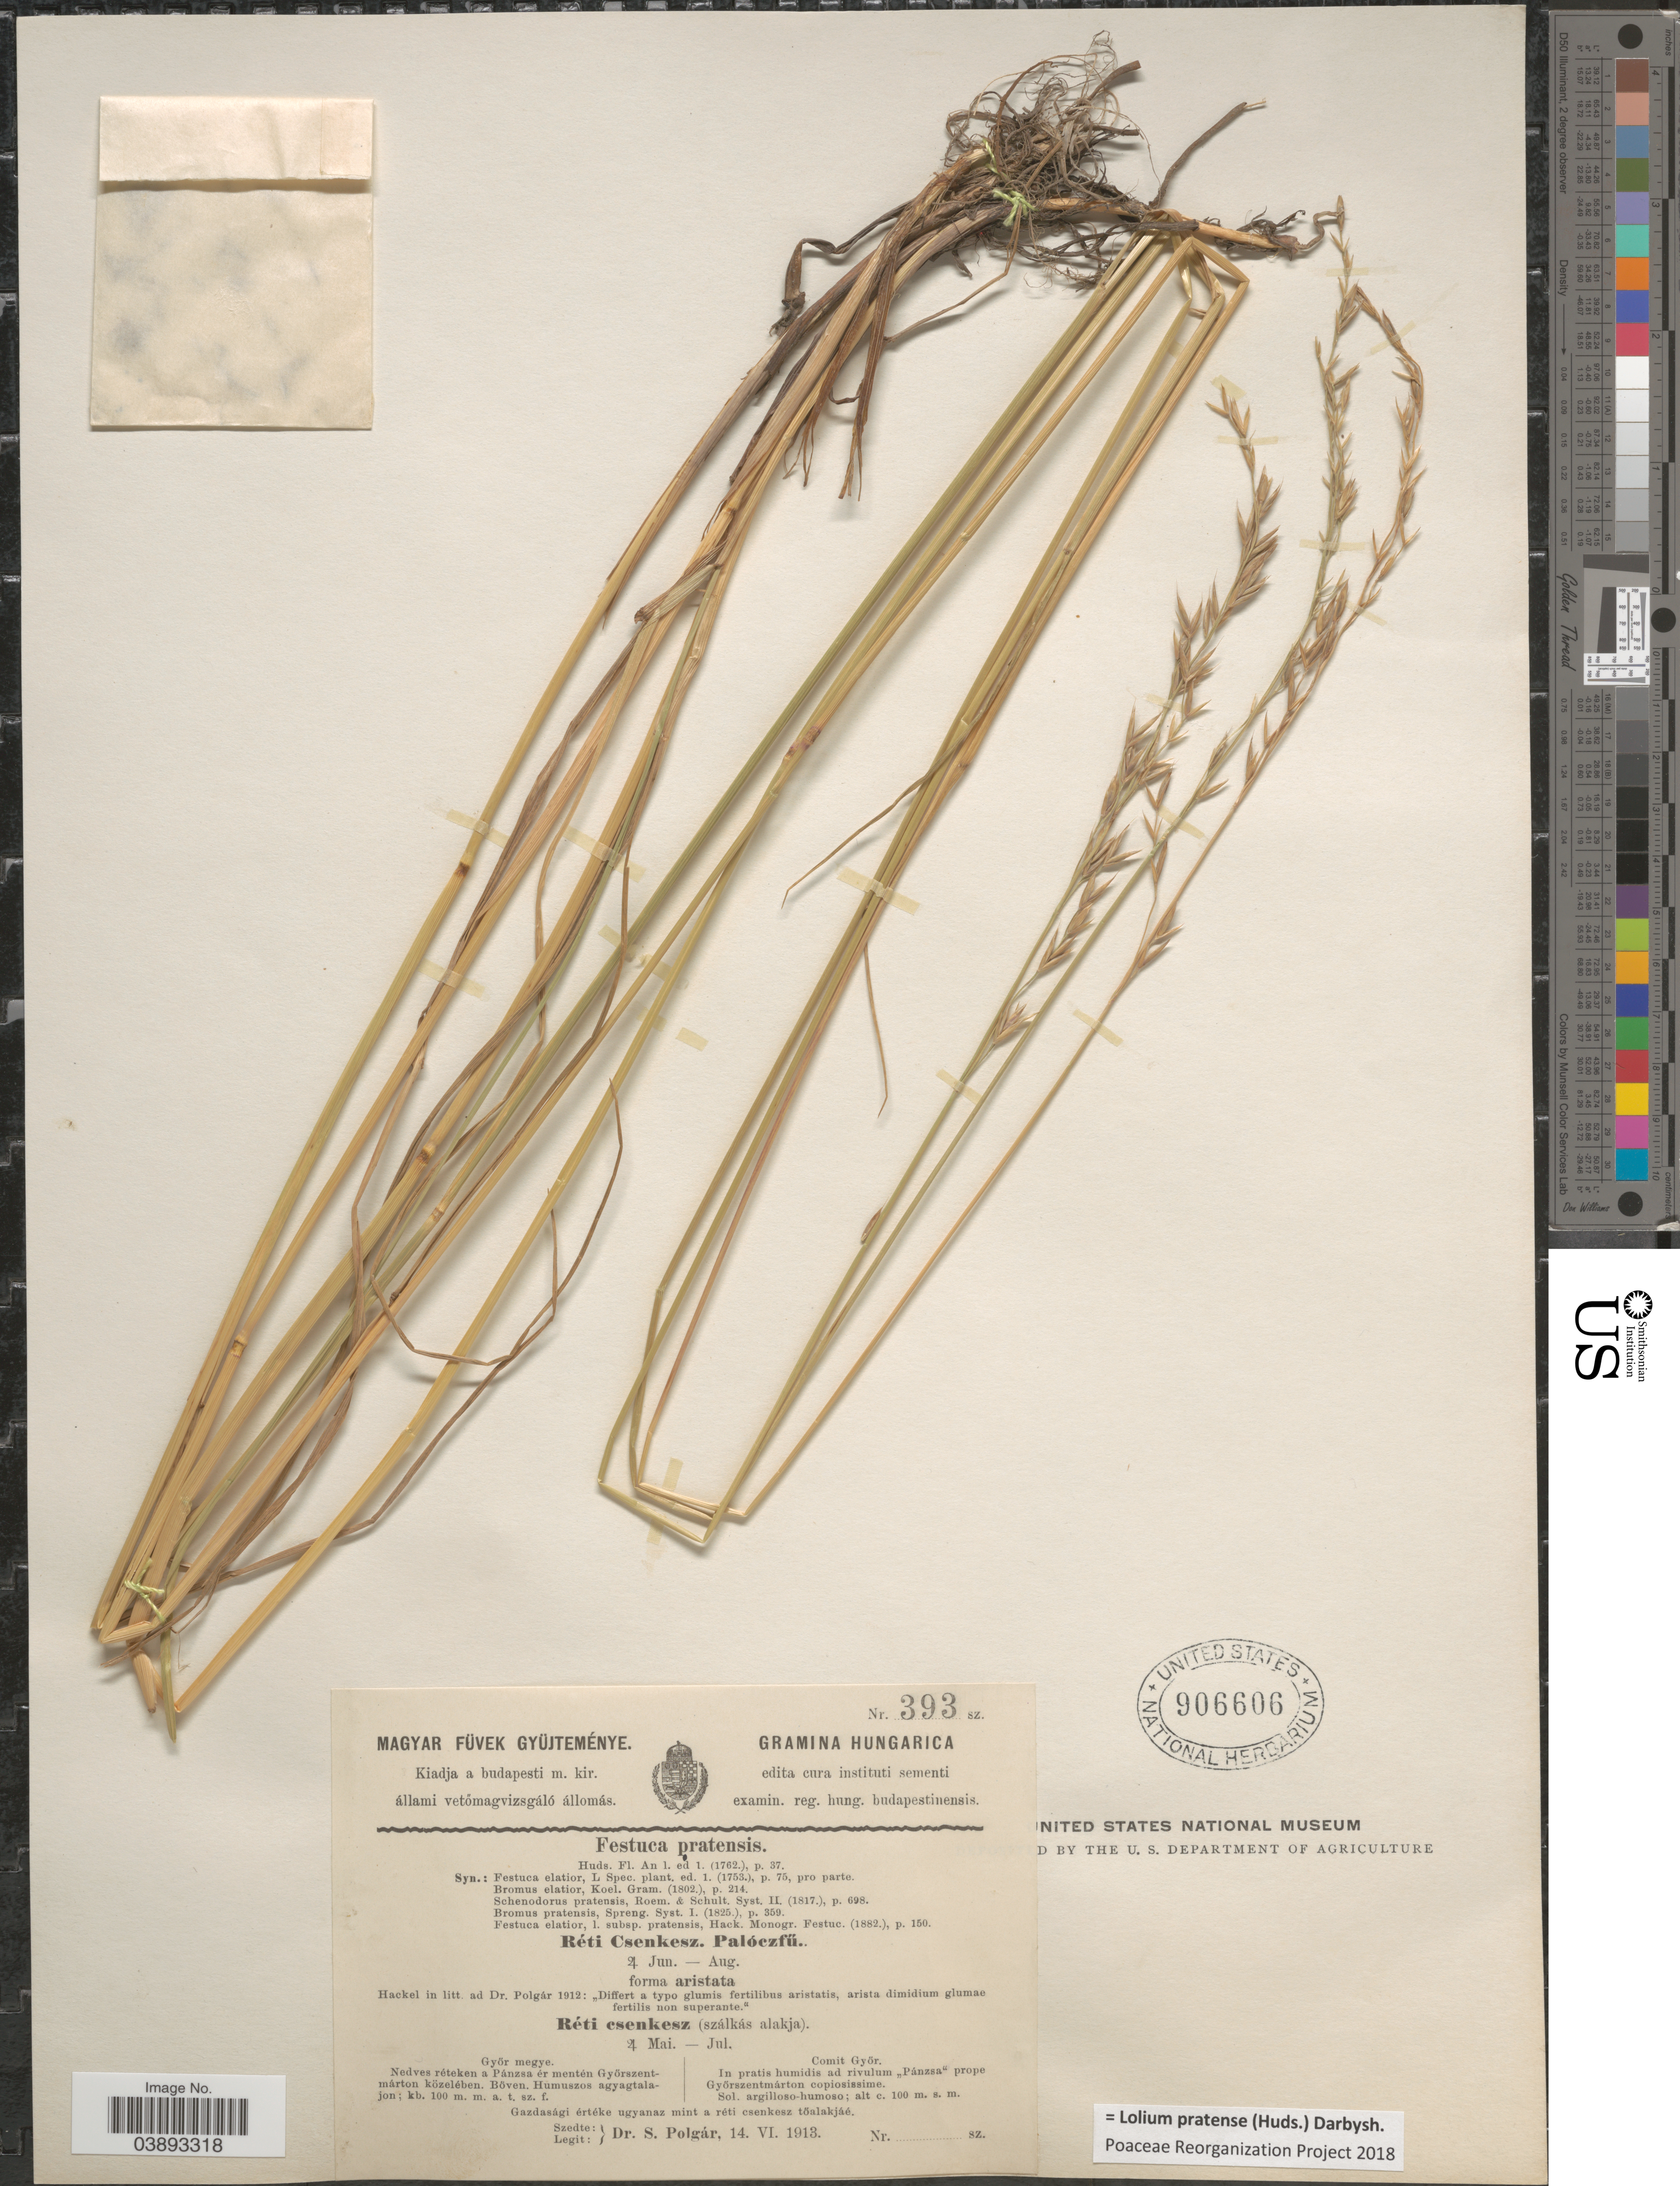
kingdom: Plantae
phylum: Tracheophyta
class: Liliopsida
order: Poales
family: Poaceae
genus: Lolium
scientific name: Lolium pratense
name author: (Huds.) Darbysh.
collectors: S. Polgar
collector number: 393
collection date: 1913-06-14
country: Hungary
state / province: Győr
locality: Comit Györ. In pratis humidis ad rivulum "Pánzsa"prope Györszentmárton copiosissime. Sol. argilloso-humoso.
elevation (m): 100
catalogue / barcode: US 906606